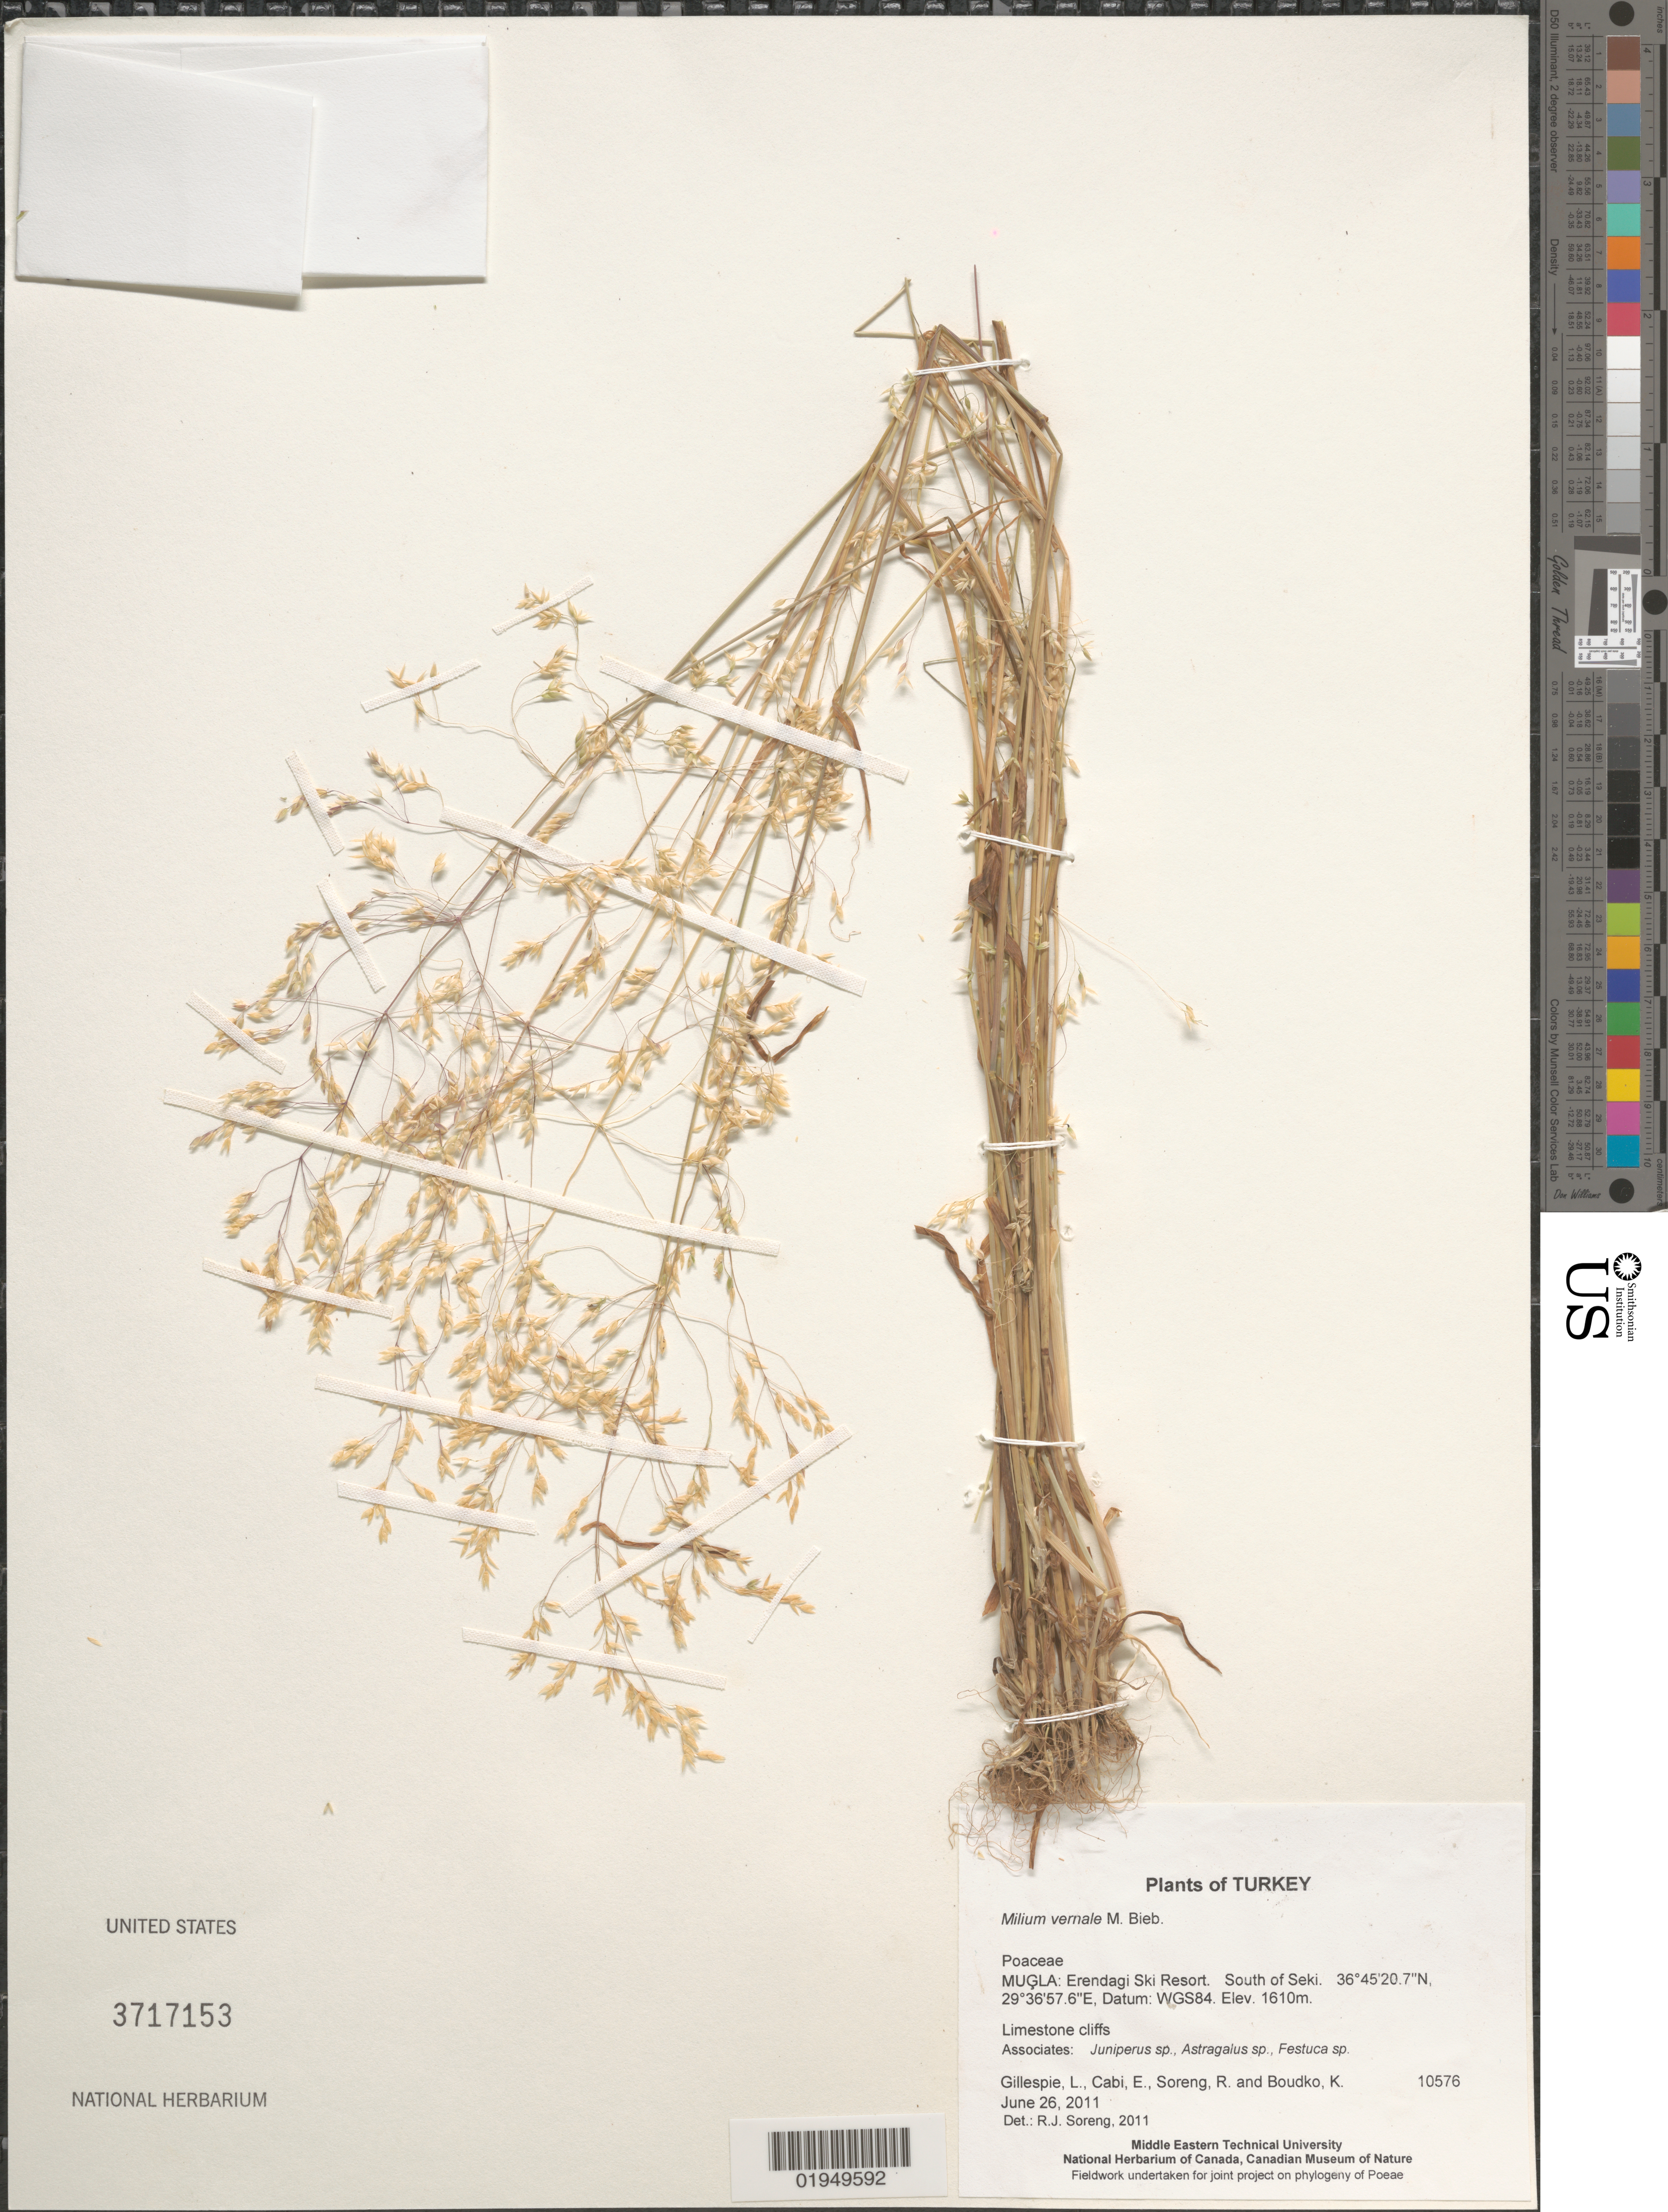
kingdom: Plantae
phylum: Tracheophyta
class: Liliopsida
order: Poales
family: Poaceae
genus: Milium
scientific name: Milium vernale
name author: M. Bieb.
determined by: Soreng, Robert J., Research Associate (BOT), Smithsonian Institution - National Museum of Natural History (UNITED STATES)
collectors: L. J. Gillespie, E. Cabi, R. J. Soreng & K. Boudko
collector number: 10576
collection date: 2011-06-26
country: Turkey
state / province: Mugla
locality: Erendagi Ski Resort. South of Seki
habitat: Limestone cliffs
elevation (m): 1610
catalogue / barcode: US 3717153